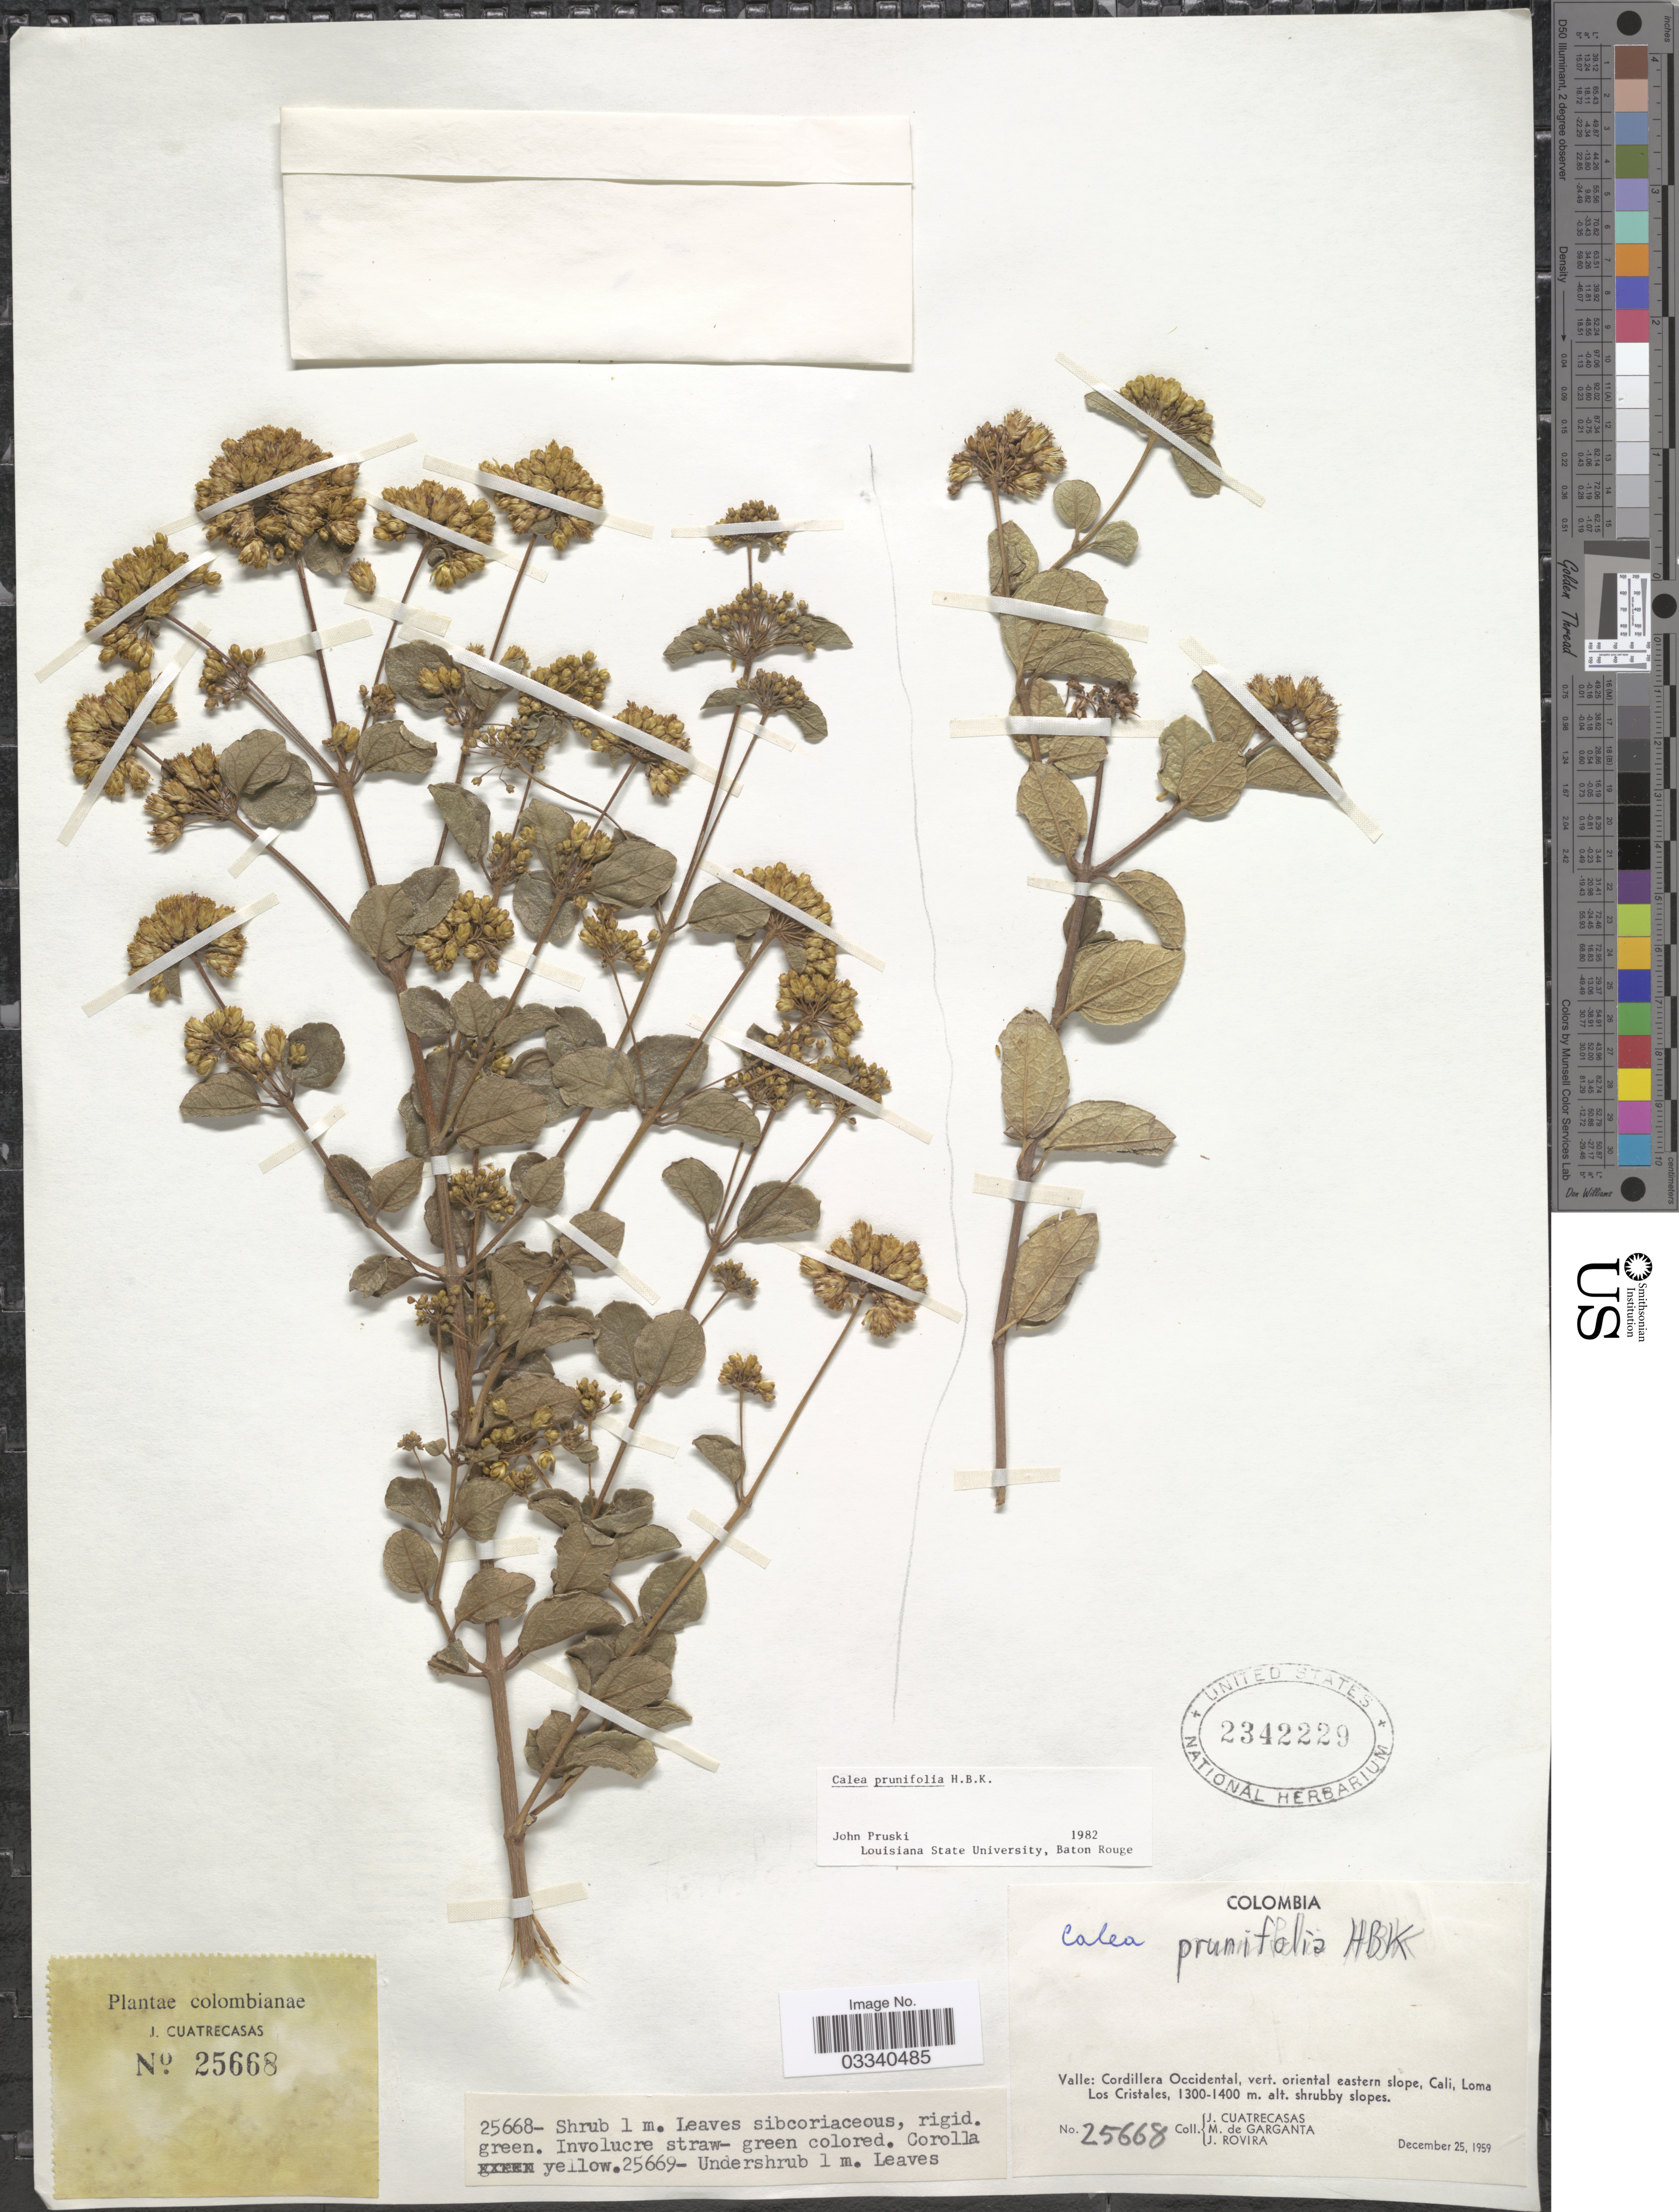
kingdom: Plantae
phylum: Tracheophyta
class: Magnoliopsida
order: Asterales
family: Asteraceae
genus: Calea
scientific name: Calea prunifolia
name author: Kunth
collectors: J. Cuatrecasas, M. Garganta & J. Rovira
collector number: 25668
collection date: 1959-12-25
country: Colombia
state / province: Valle del Cauca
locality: Valle: Cordillera Occidental, vert. oriental eastern slope, Cali, Loma Los Cristales.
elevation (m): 1300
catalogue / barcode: US 2342229